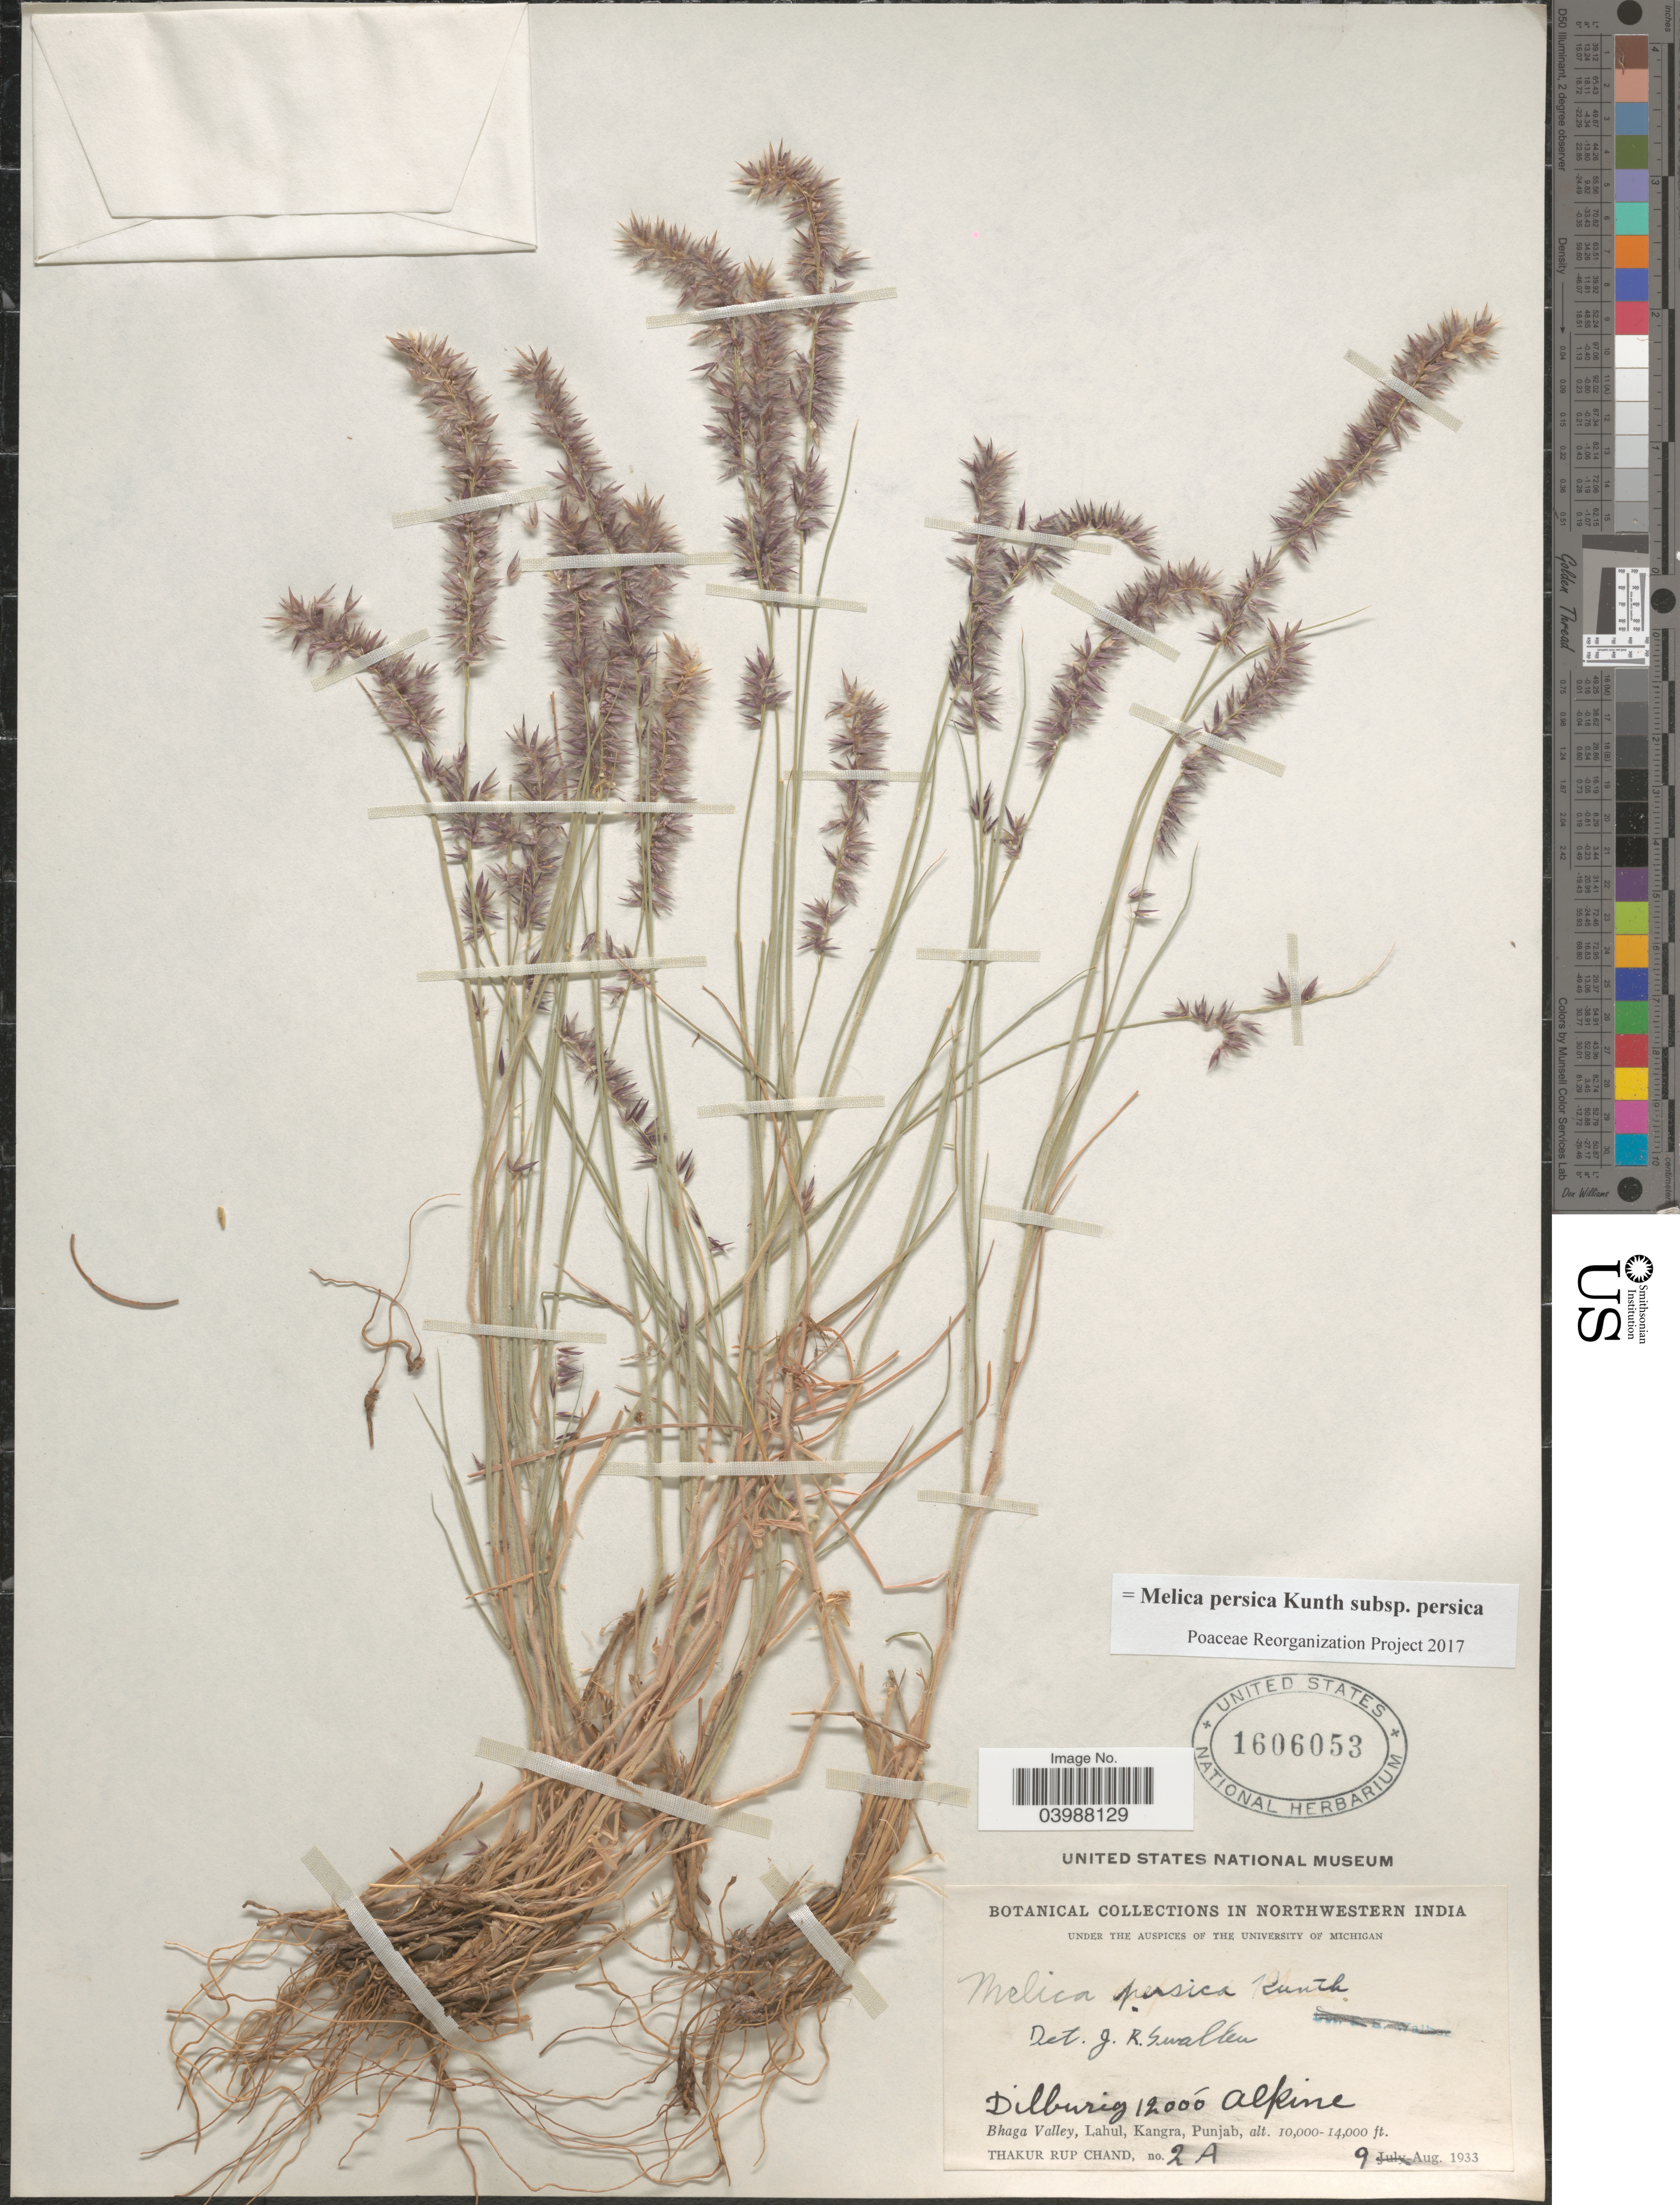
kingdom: Plantae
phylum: Tracheophyta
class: Liliopsida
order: Poales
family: Poaceae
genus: Melica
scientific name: Melica persica subsp. persica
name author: Kunth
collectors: T. R. Chand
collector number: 2A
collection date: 1933-08-09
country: India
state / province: Punjab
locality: Northwestern India. Dilburig. Bhaga Valley, Lahul, Kangra, Punjab.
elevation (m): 3658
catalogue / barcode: US 1606053